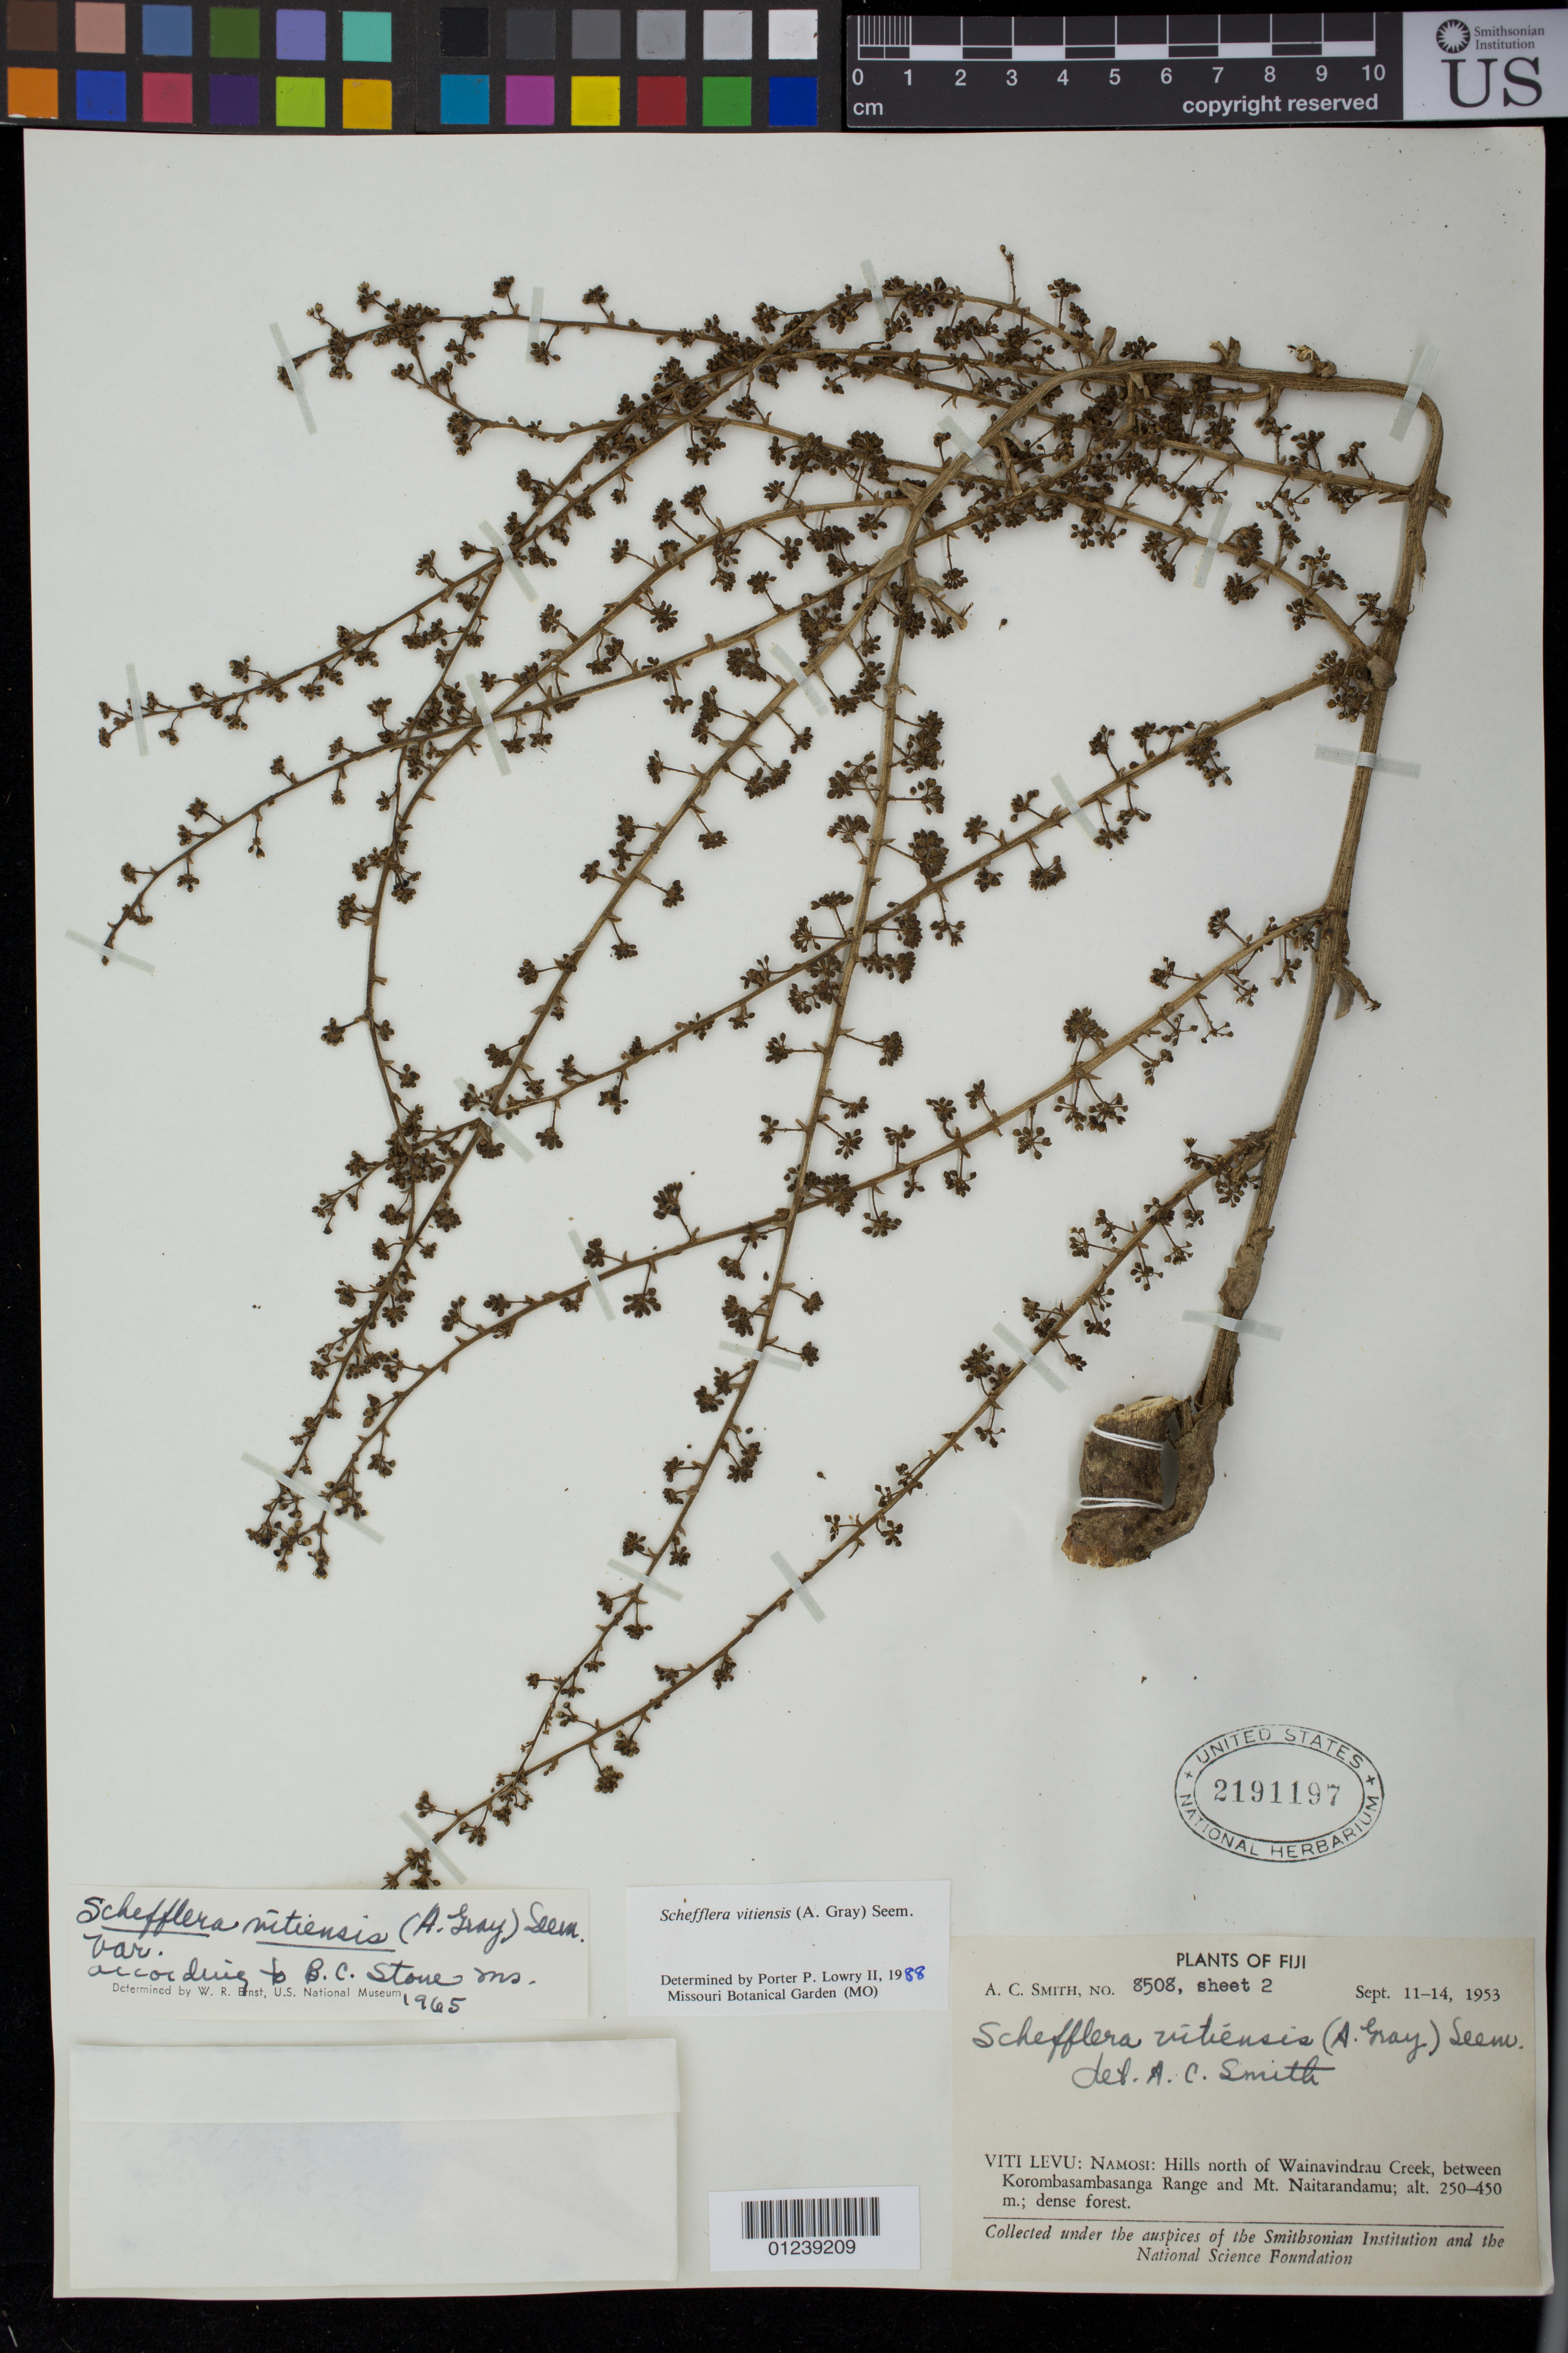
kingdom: Plantae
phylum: Tracheophyta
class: Magnoliopsida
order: Apiales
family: Araliaceae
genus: Schefflera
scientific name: Schefflera vitiensis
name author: (A. Gray) Seem.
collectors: A. C. Smith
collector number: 8508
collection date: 1953-09-11/1953-09-14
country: Fiji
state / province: Central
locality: Viti Levu: Namosi: Hills north of Wainavindrau Creek, between Korombasambasanga Range and Mt. Naitarandamu.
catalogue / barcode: US 2191197